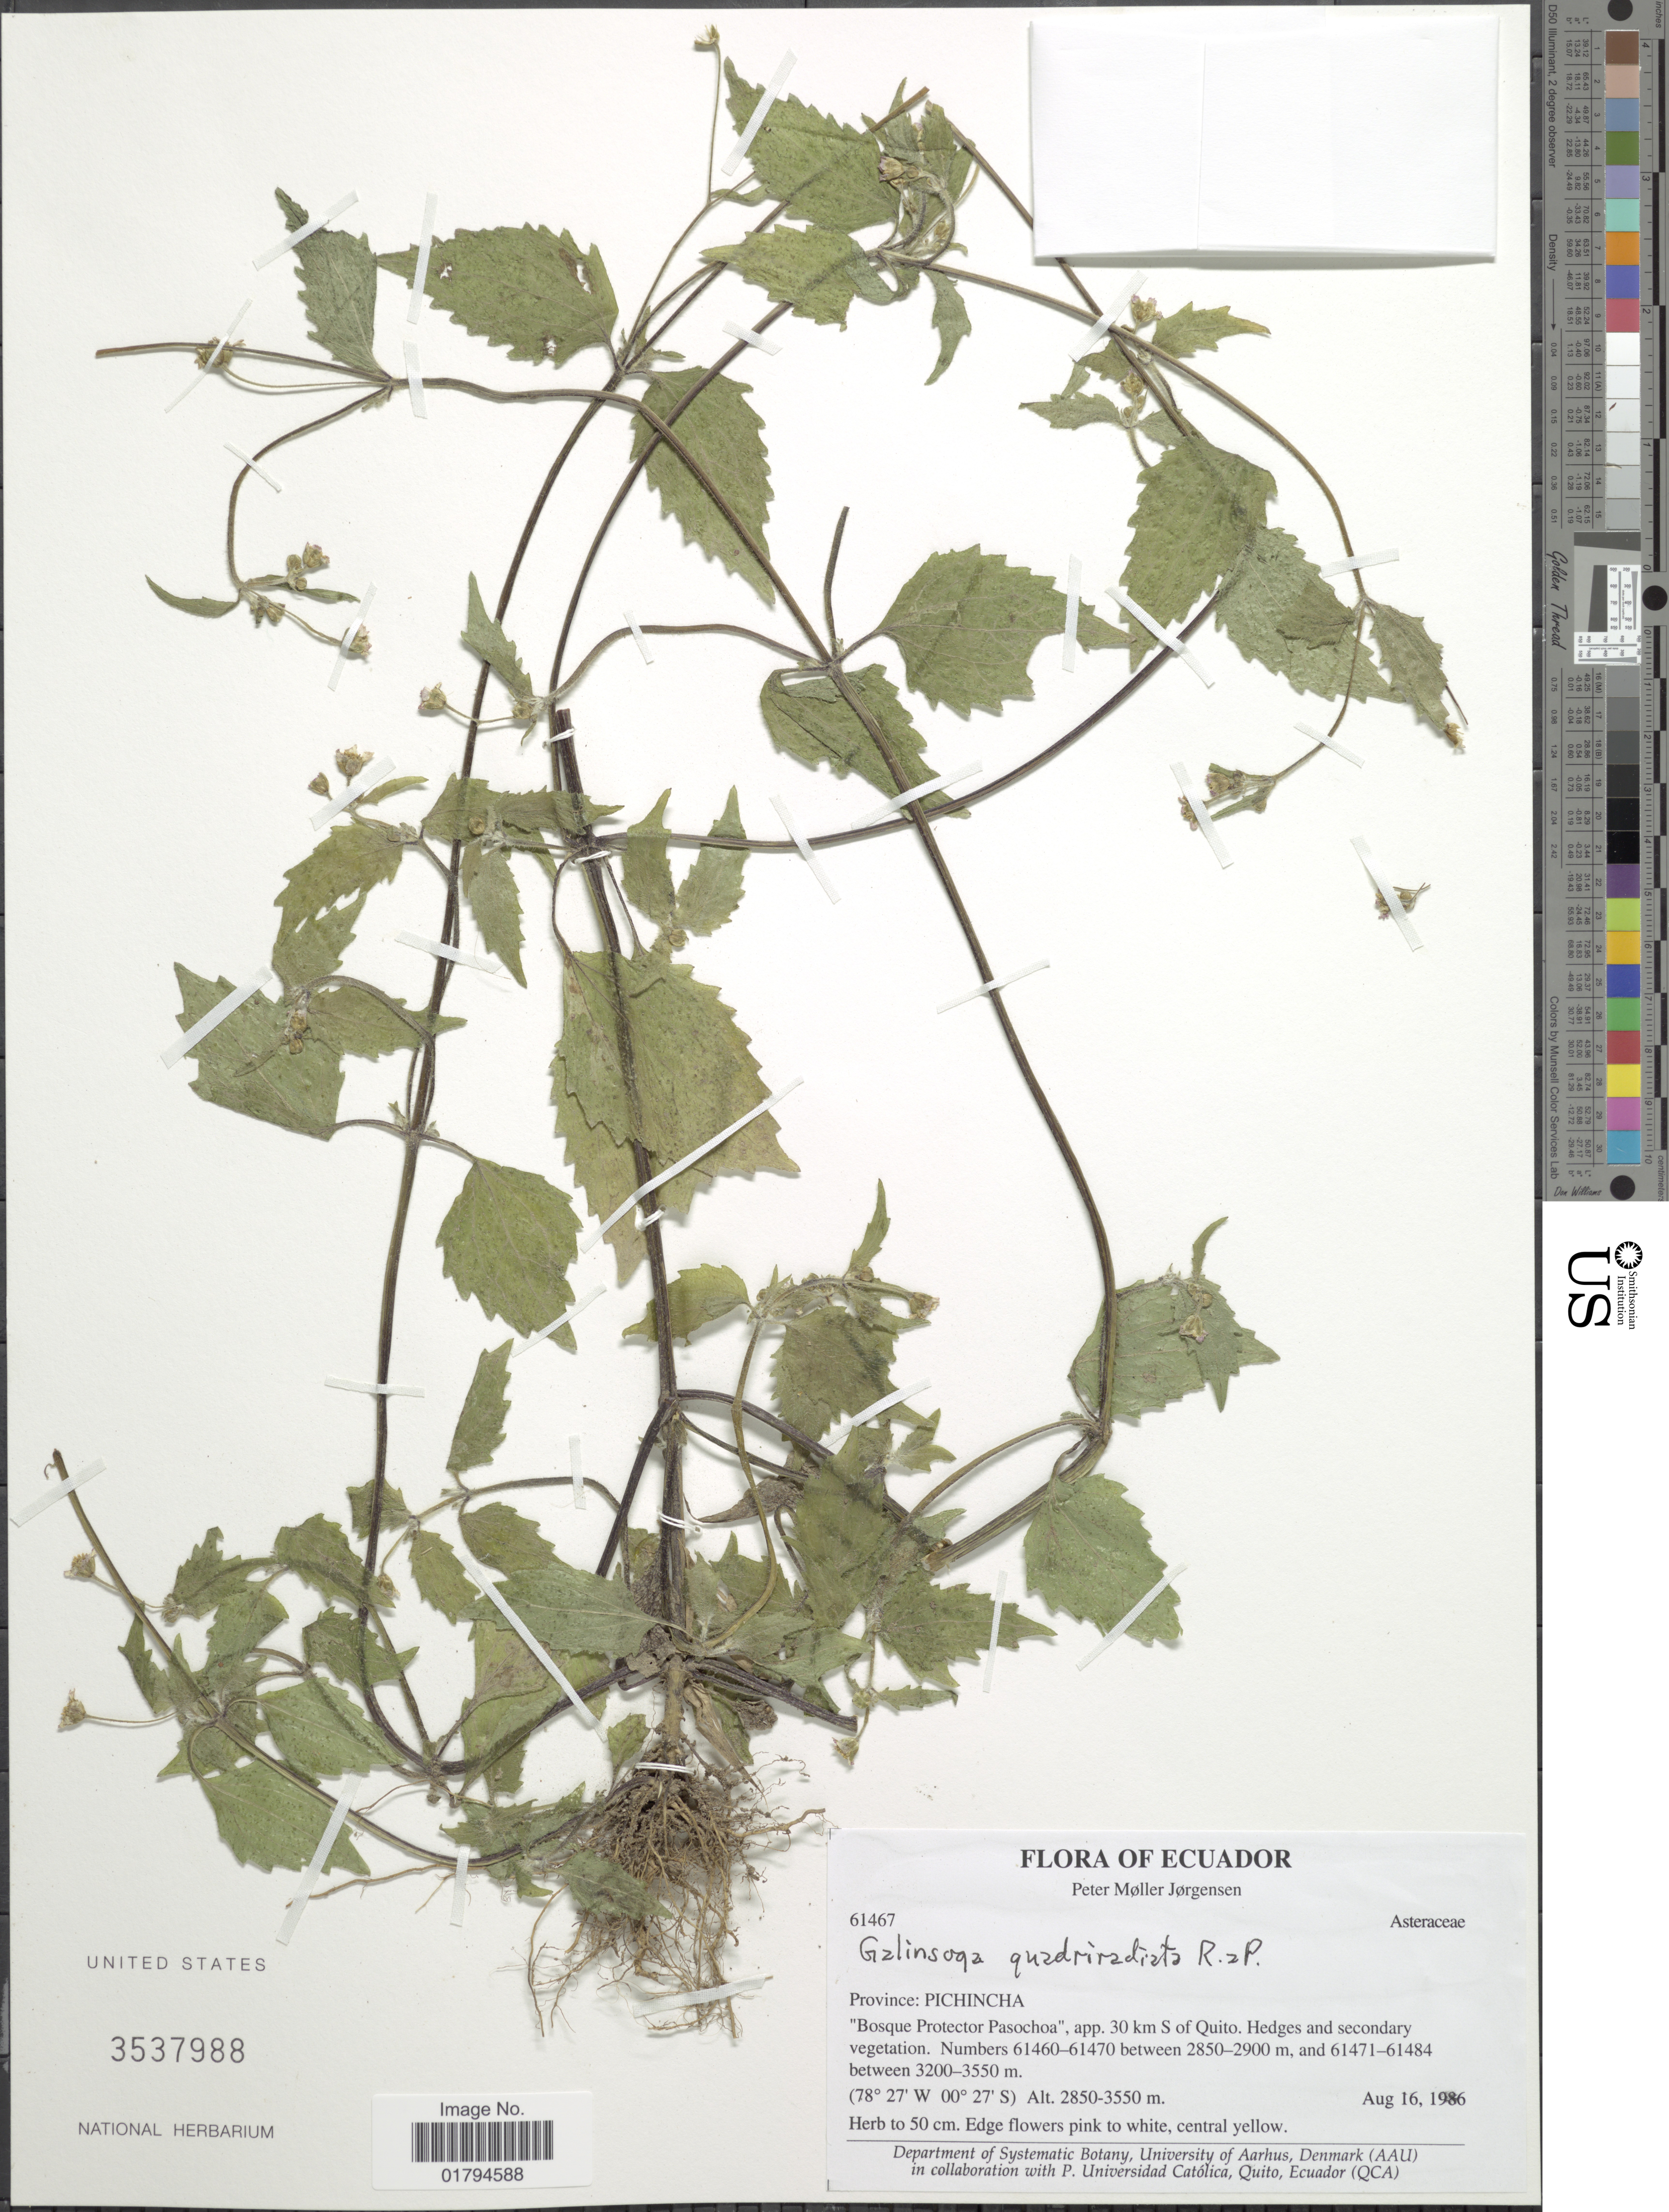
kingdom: Plantae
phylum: Tracheophyta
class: Magnoliopsida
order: Asterales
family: Asteraceae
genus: Galinsoga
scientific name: Galinsoga quadriradiata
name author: Ruiz & Pav.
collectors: P. M. Jørgensen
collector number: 61467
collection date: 1986-08-16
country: Ecuador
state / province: Pichincha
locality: App 30 km S of Quito "Bosque Protector Pasochoa"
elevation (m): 2850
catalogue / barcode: US 3537988